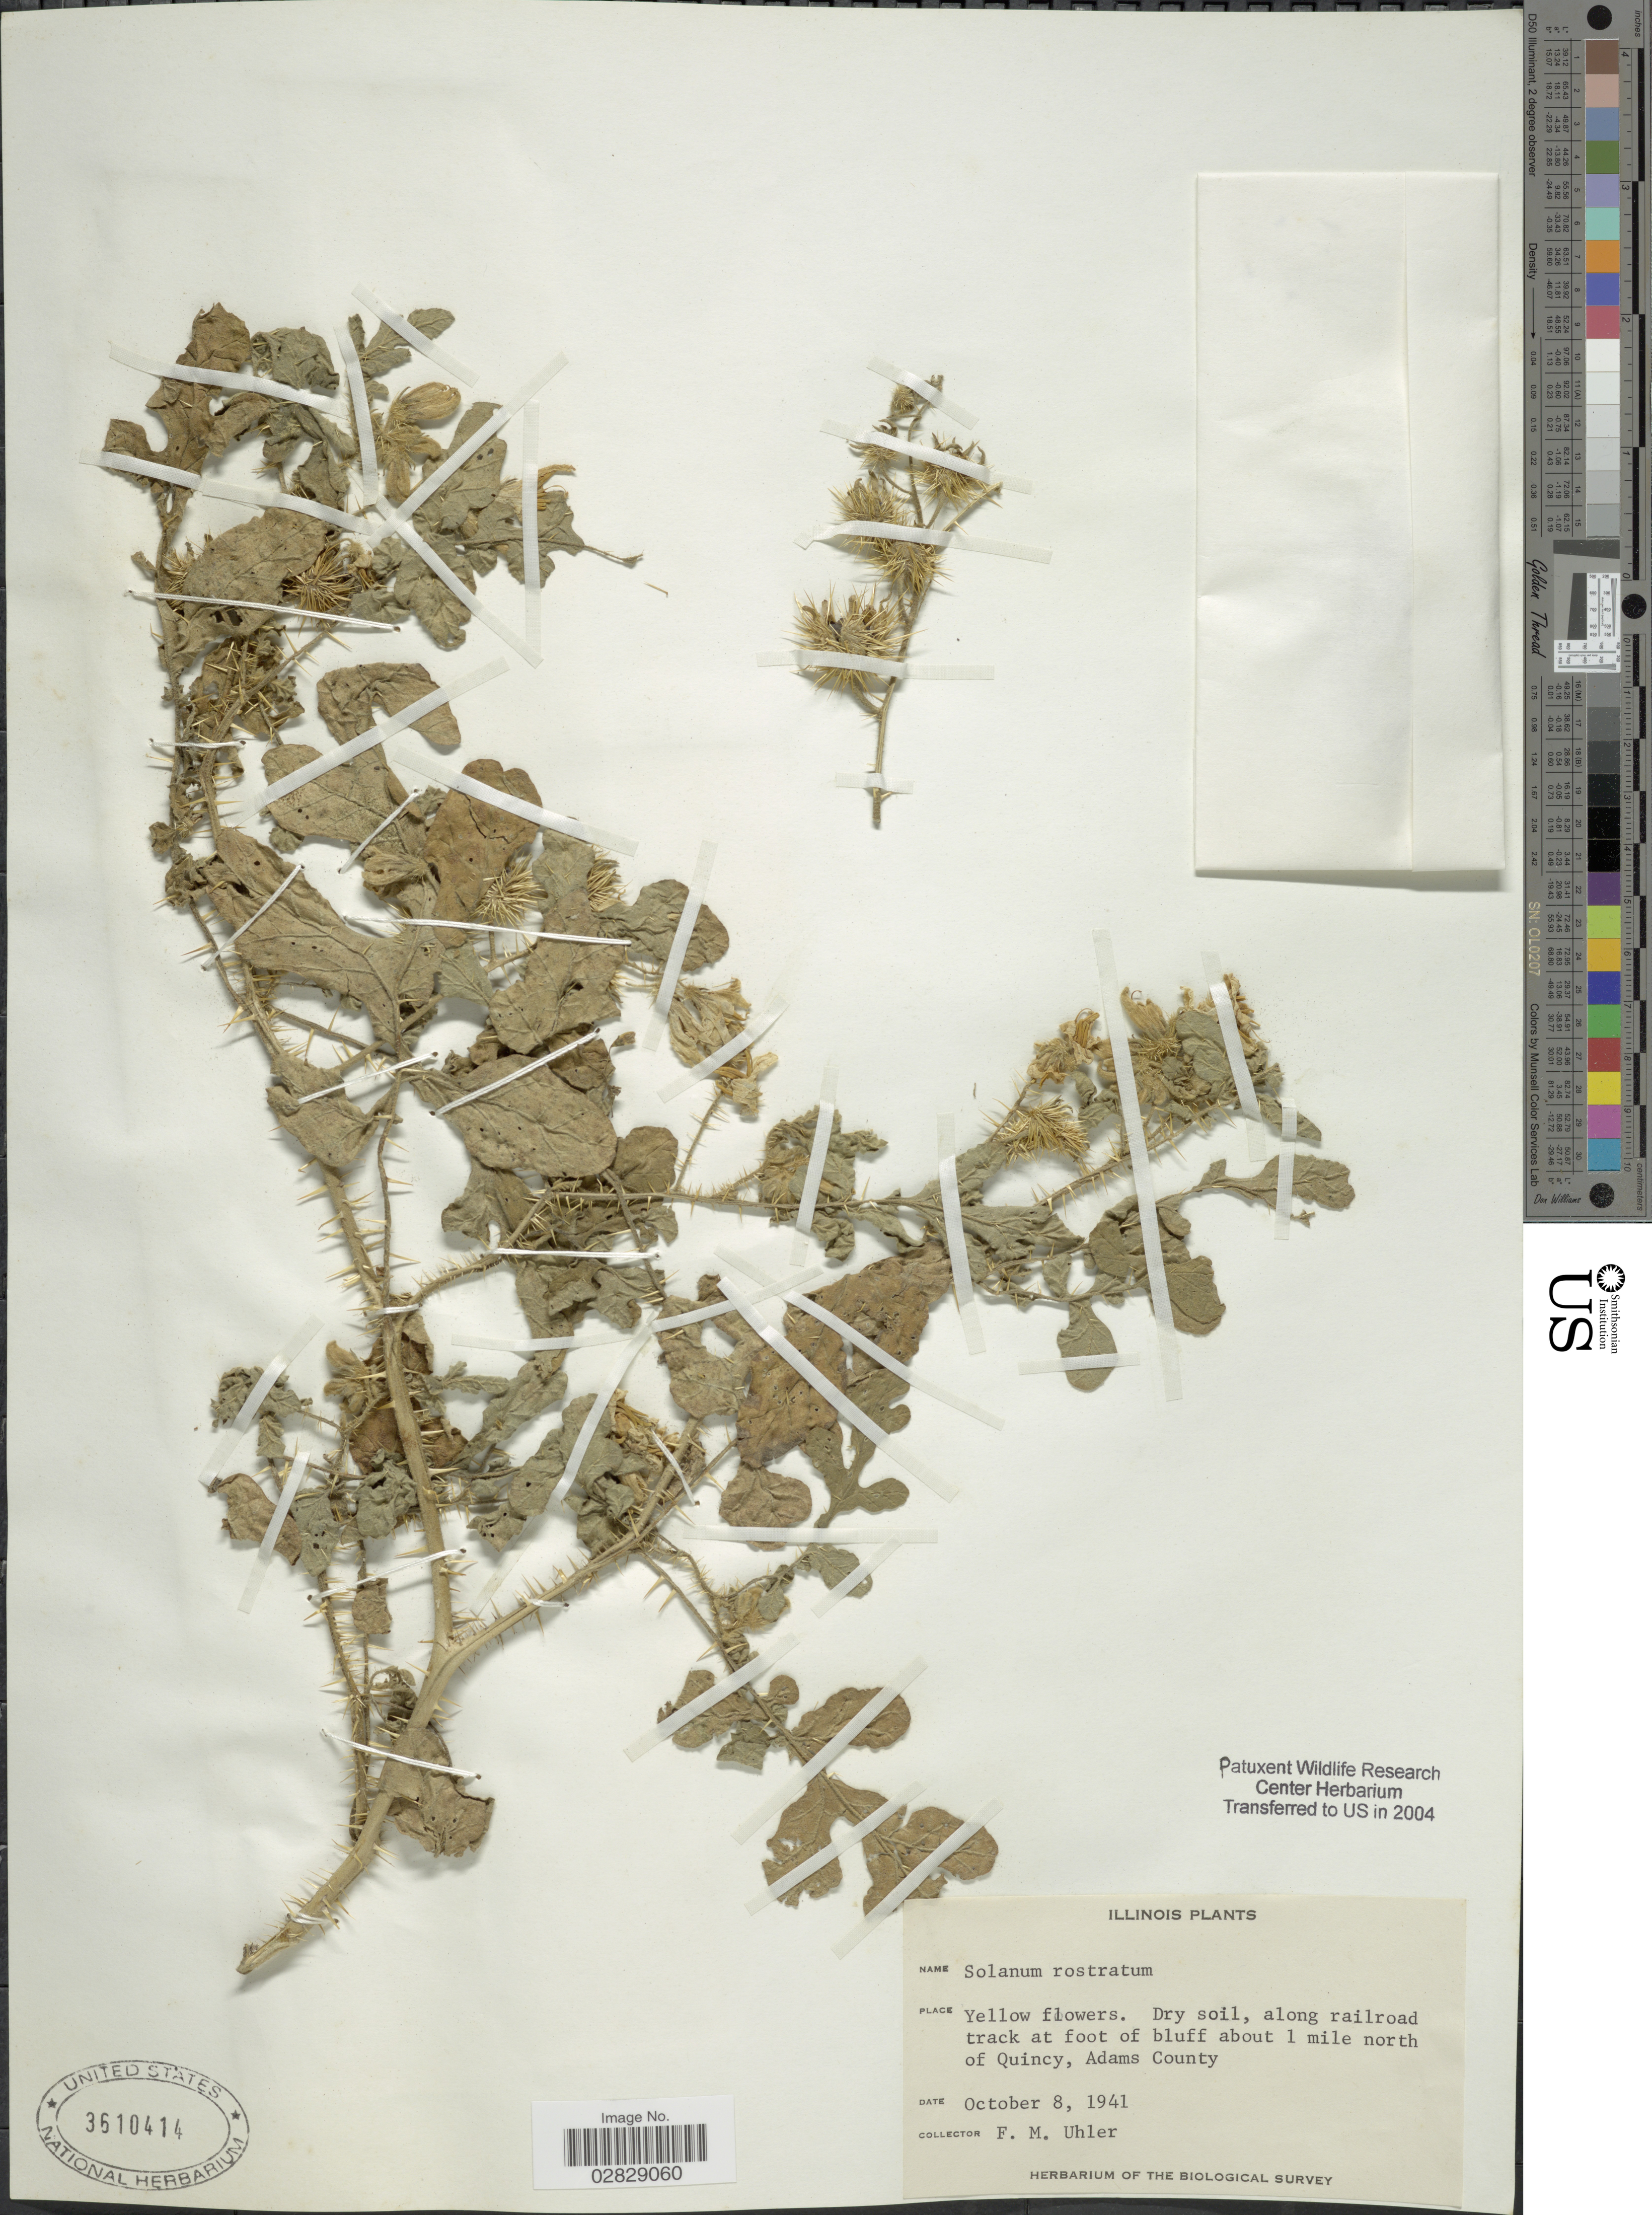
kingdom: Plantae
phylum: Tracheophyta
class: Magnoliopsida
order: Solanales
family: Solanaceae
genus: Solanum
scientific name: Solanum rostratum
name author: Dunal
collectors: F. M. Uhler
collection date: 1941-10-08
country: United States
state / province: Illinois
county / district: Adams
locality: Along railroad track at foot of bluff about 1 mile north of Quincy, Adams County.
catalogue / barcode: US 3610414